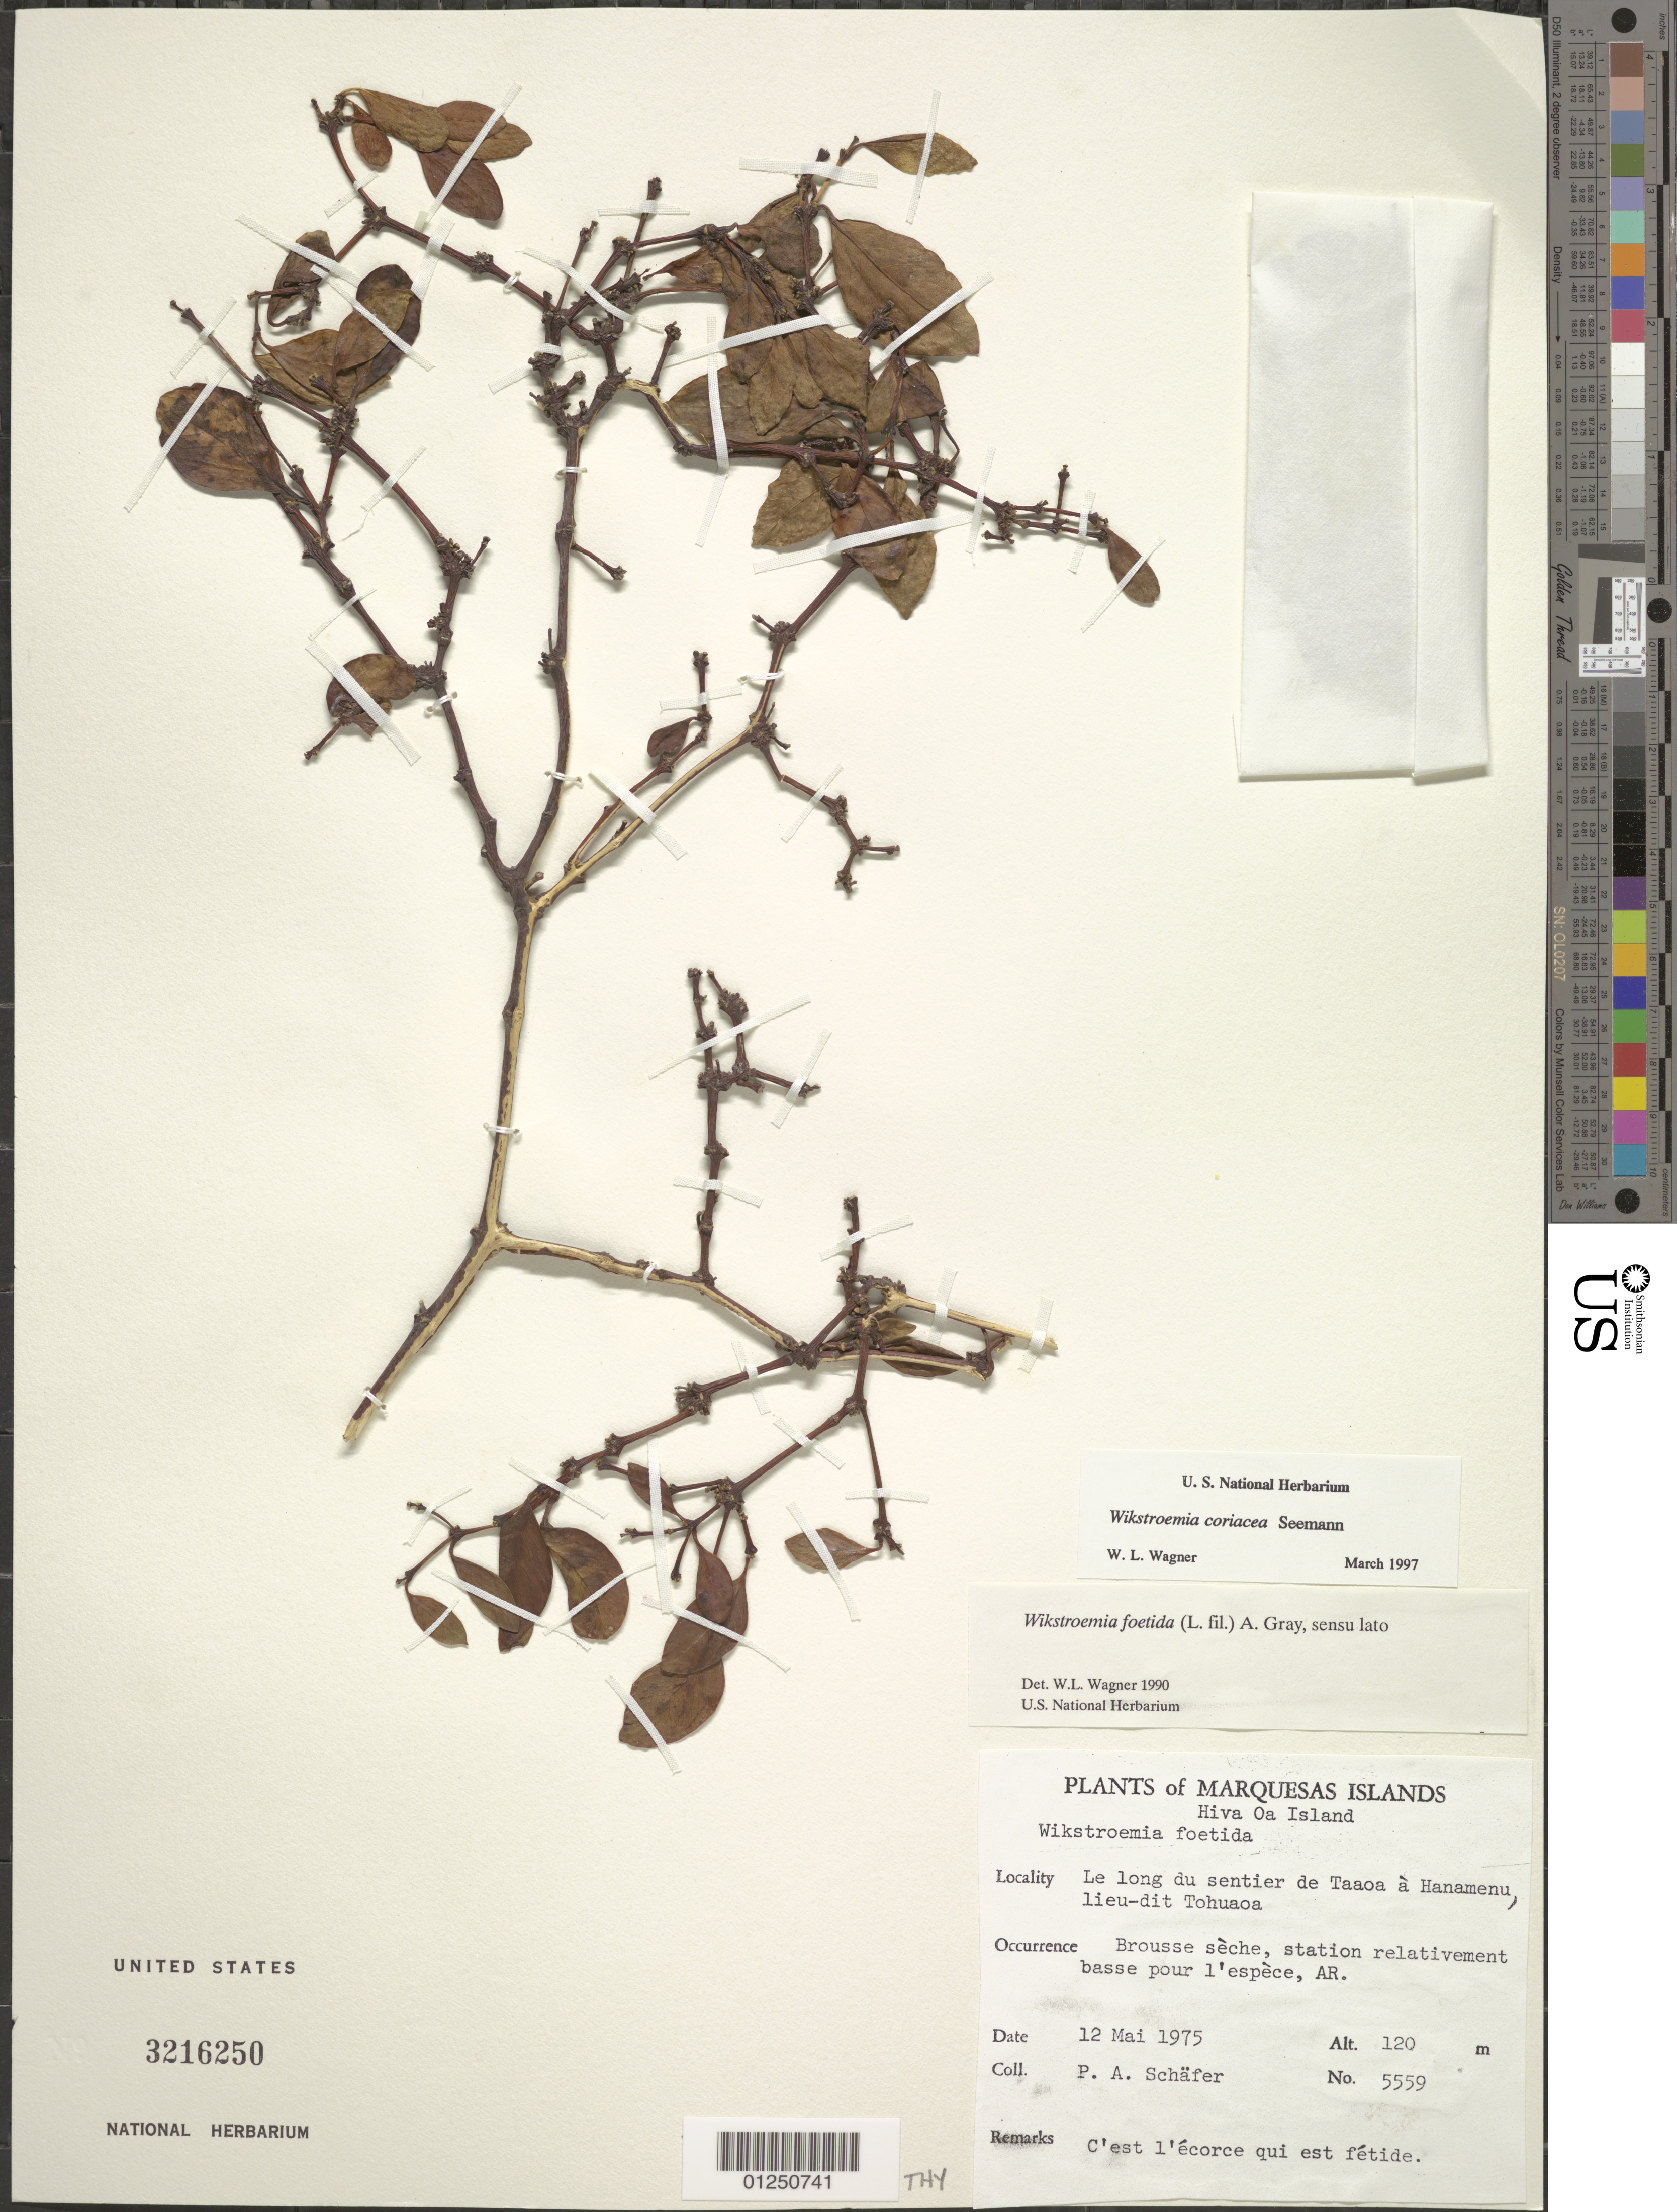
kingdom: Plantae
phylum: Tracheophyta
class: Magnoliopsida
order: Malvales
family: Thymelaeaceae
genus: Wikstroemia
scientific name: Wikstroemia coriacea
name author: Seem.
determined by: Wagner, W. L., (BOT), Smithsonian Institution - National Museum of Natural History (UNITED STATES)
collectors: P. A. Schäfer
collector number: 5559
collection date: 1975-05-12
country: French Polynesia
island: Hiva Oa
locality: Le long du sentier de Taaoa à Hanamenu, liut-dit Tohuaoa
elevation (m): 120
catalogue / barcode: US 3216250